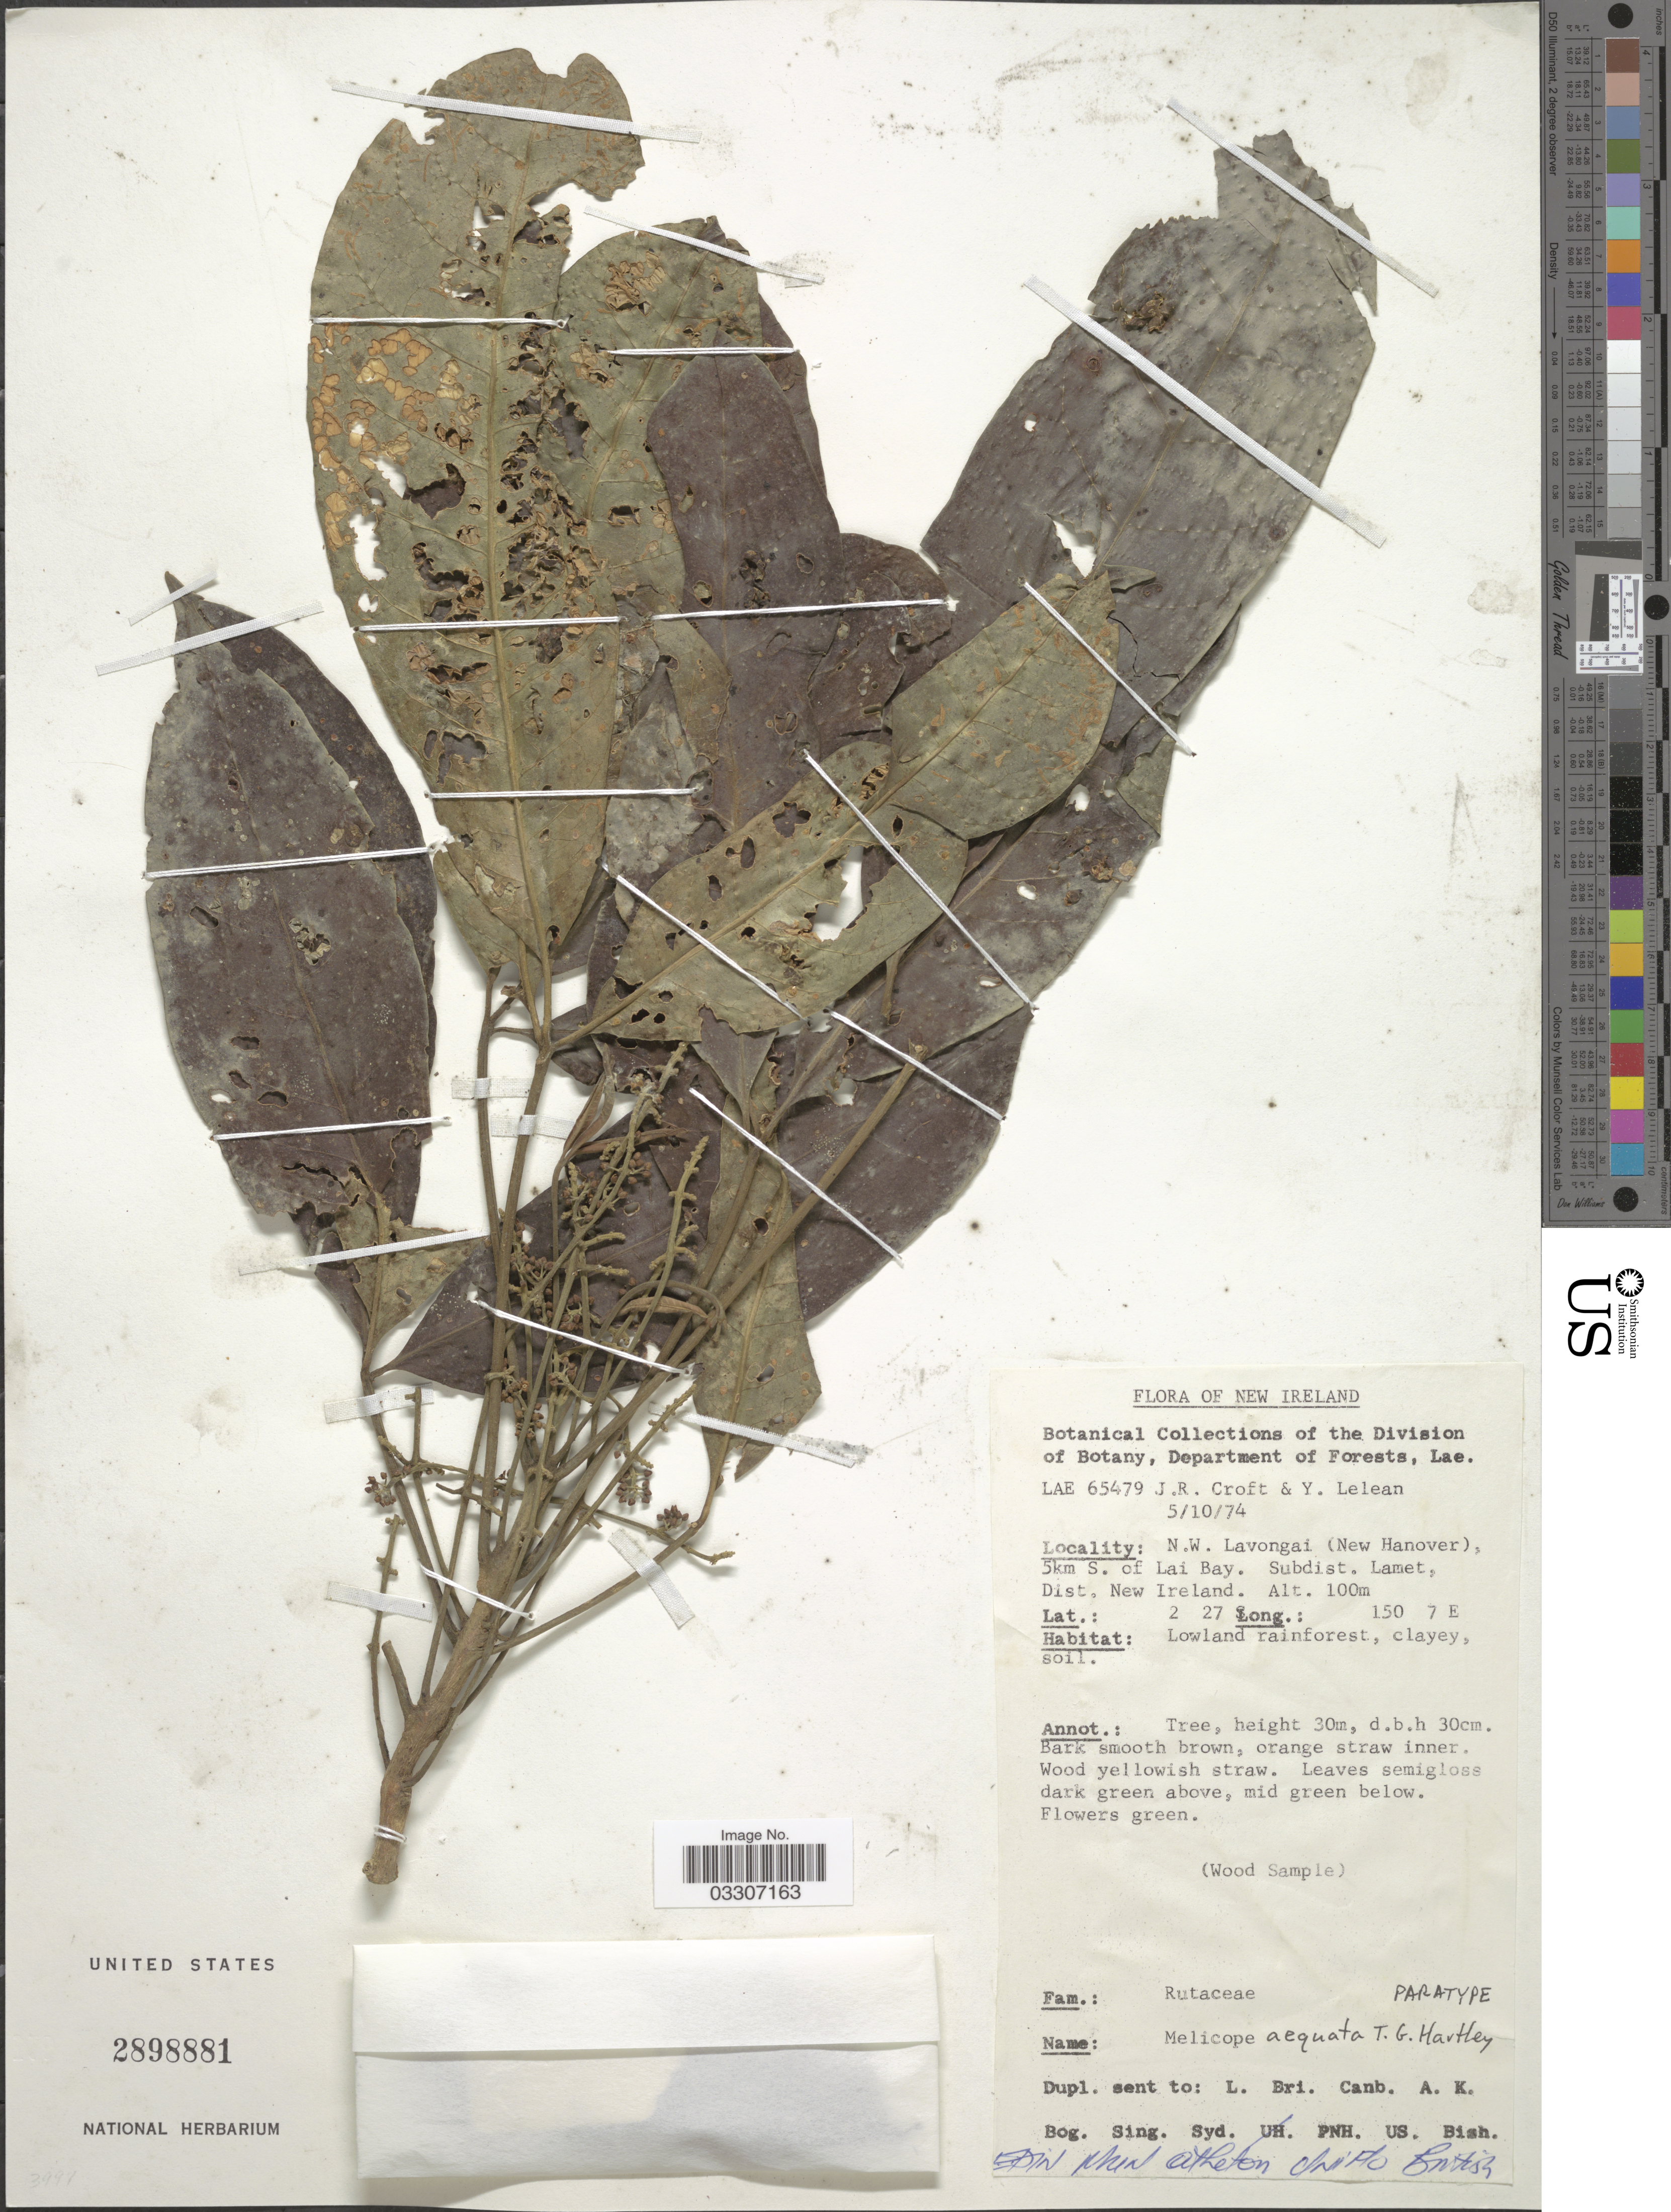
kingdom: Plantae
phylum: Tracheophyta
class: Magnoliopsida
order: Sapindales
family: Rutaceae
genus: Melicope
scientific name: Melicope aequata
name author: T.G. Hartley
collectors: J. R. Croft & Y. Lelean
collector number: LAE 65479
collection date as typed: Transcribed d/m/y: 5/10/74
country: Papua New Guinea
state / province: New Ireland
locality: New Ireland. N.W. Lavongai (New Hanover), 5km . of Lai Bay. Subdist. Lamet, Dist. New Ireland.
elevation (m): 100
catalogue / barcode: US 2898881